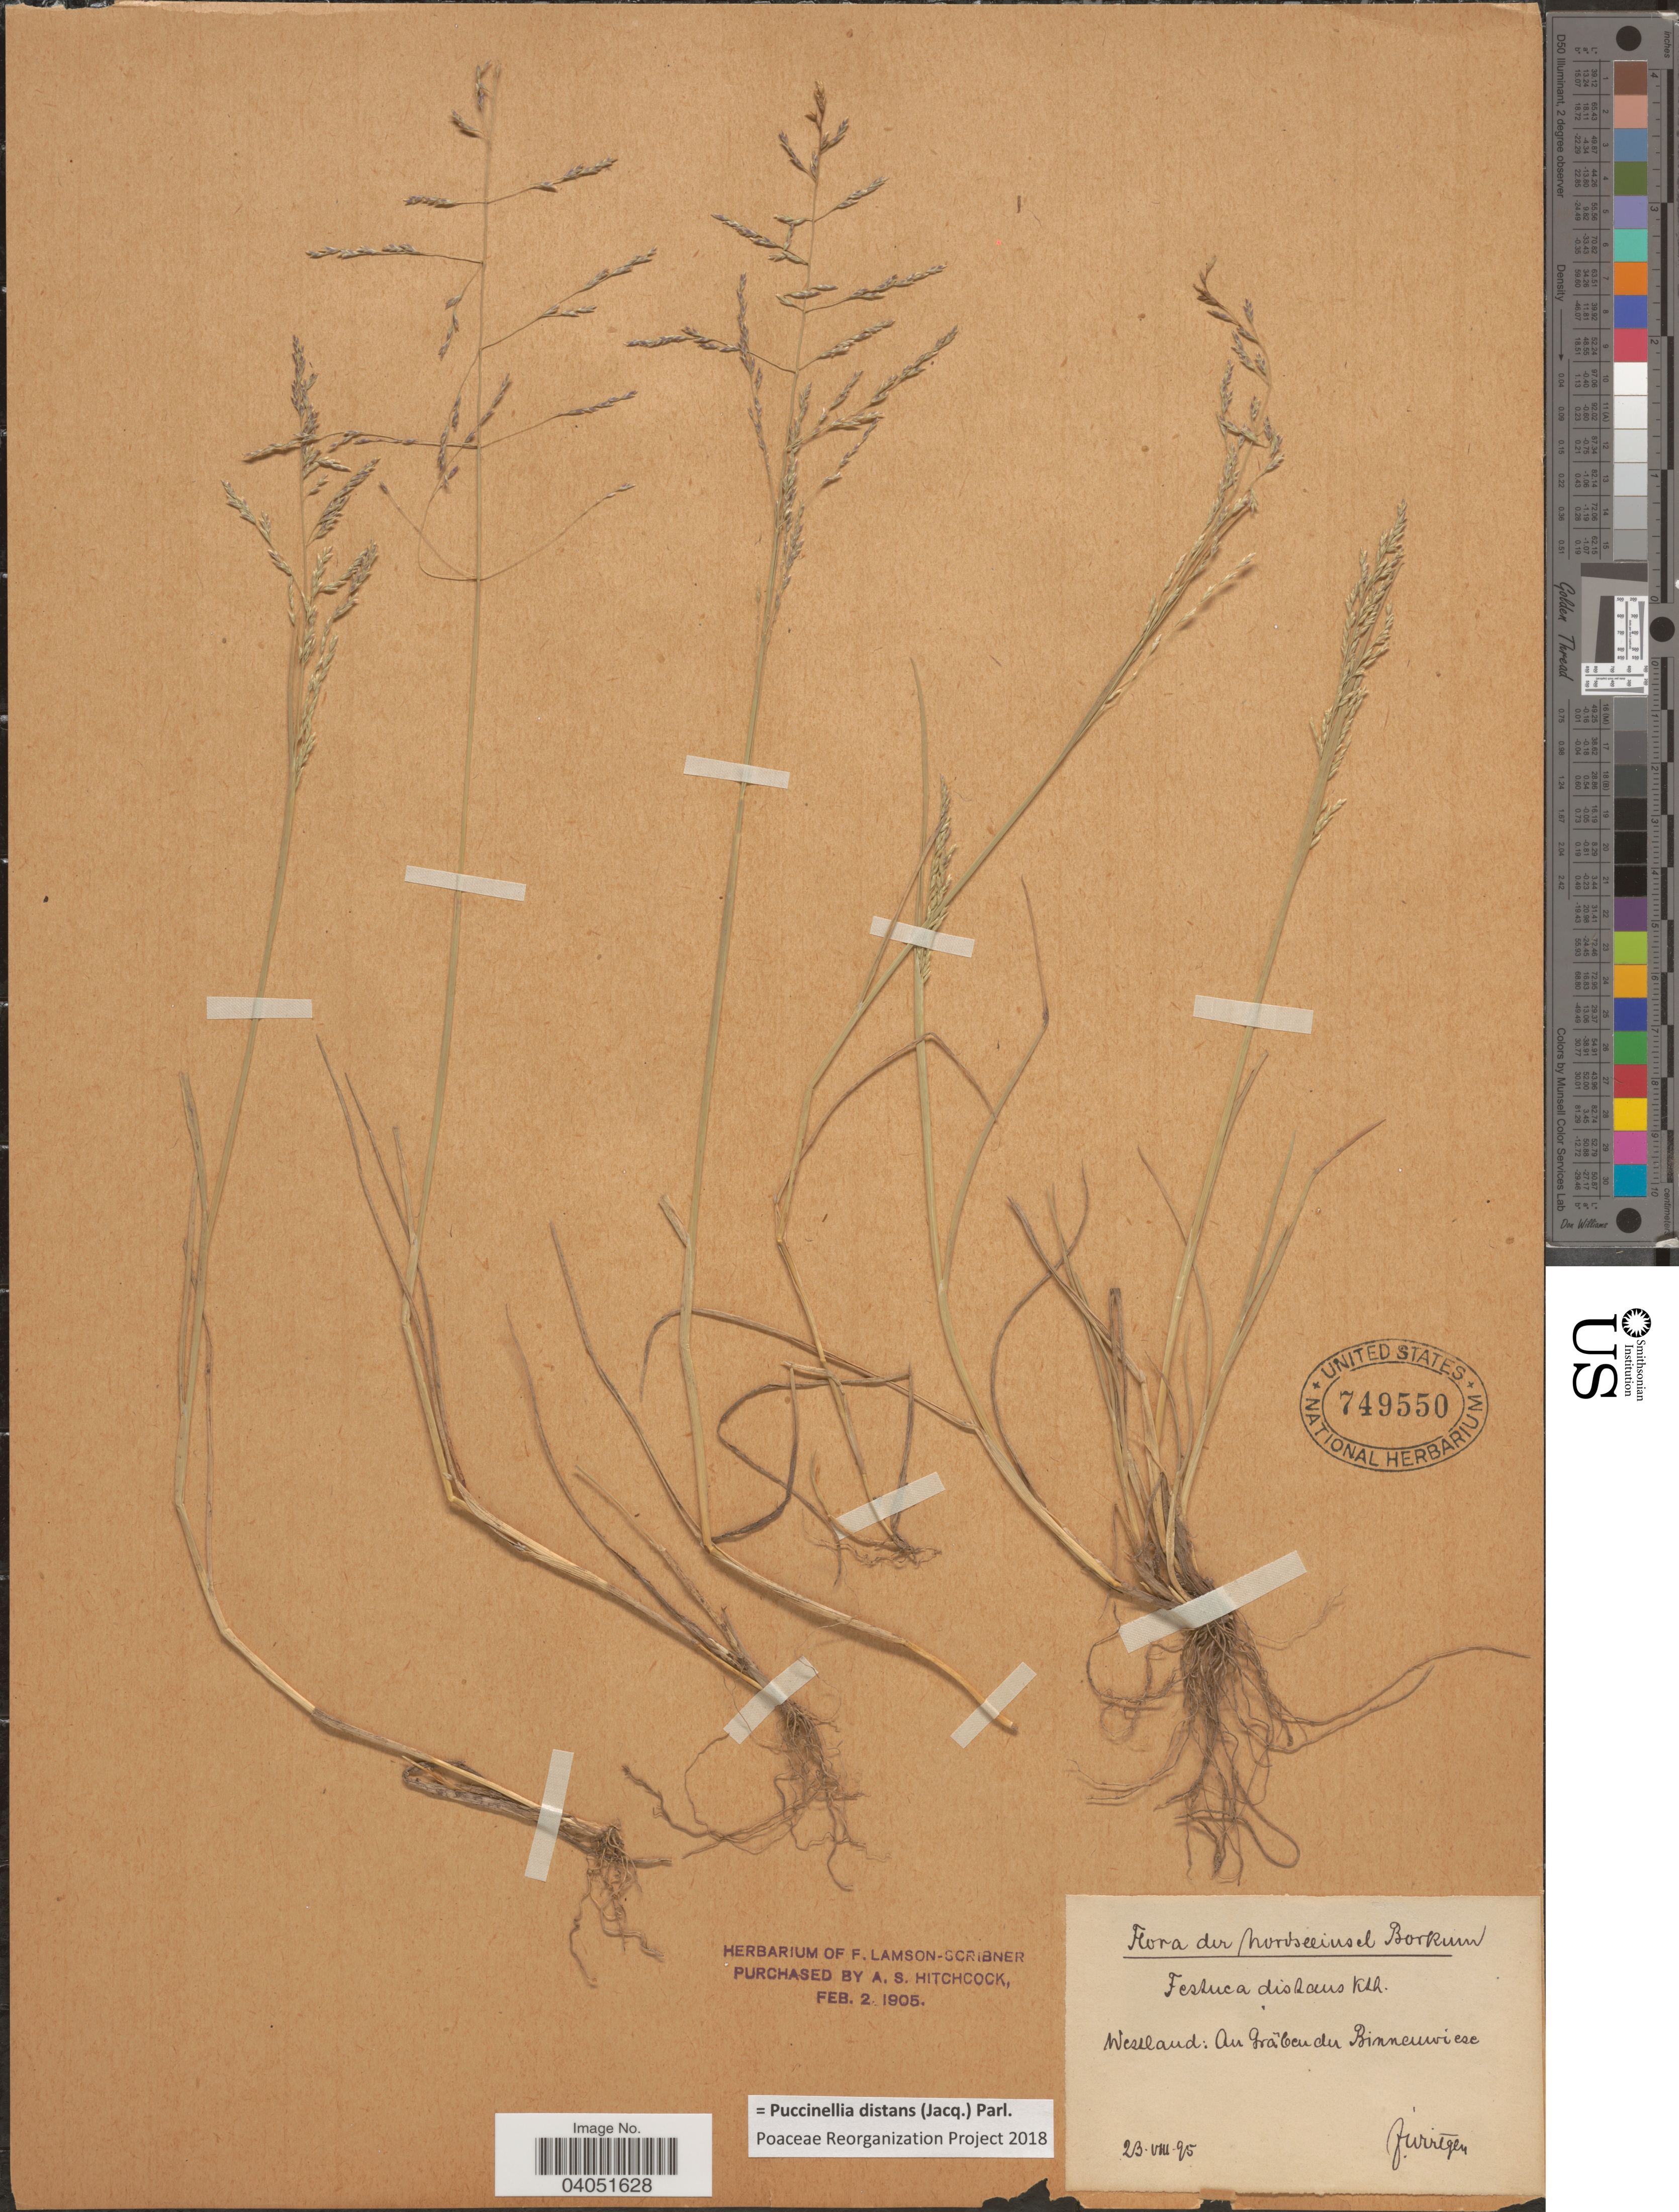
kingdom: Plantae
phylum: Tracheophyta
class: Liliopsida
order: Poales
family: Poaceae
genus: Puccinellia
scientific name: Puccinellia distans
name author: (Jacq.) Parl.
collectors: F. Wirtgen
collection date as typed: Transcribed d/m/y: 23/8/95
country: Germany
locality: Nordseeinsel Borkum. Westland: An Grãben der Binneuwiese. [interpreted]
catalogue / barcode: US 749550